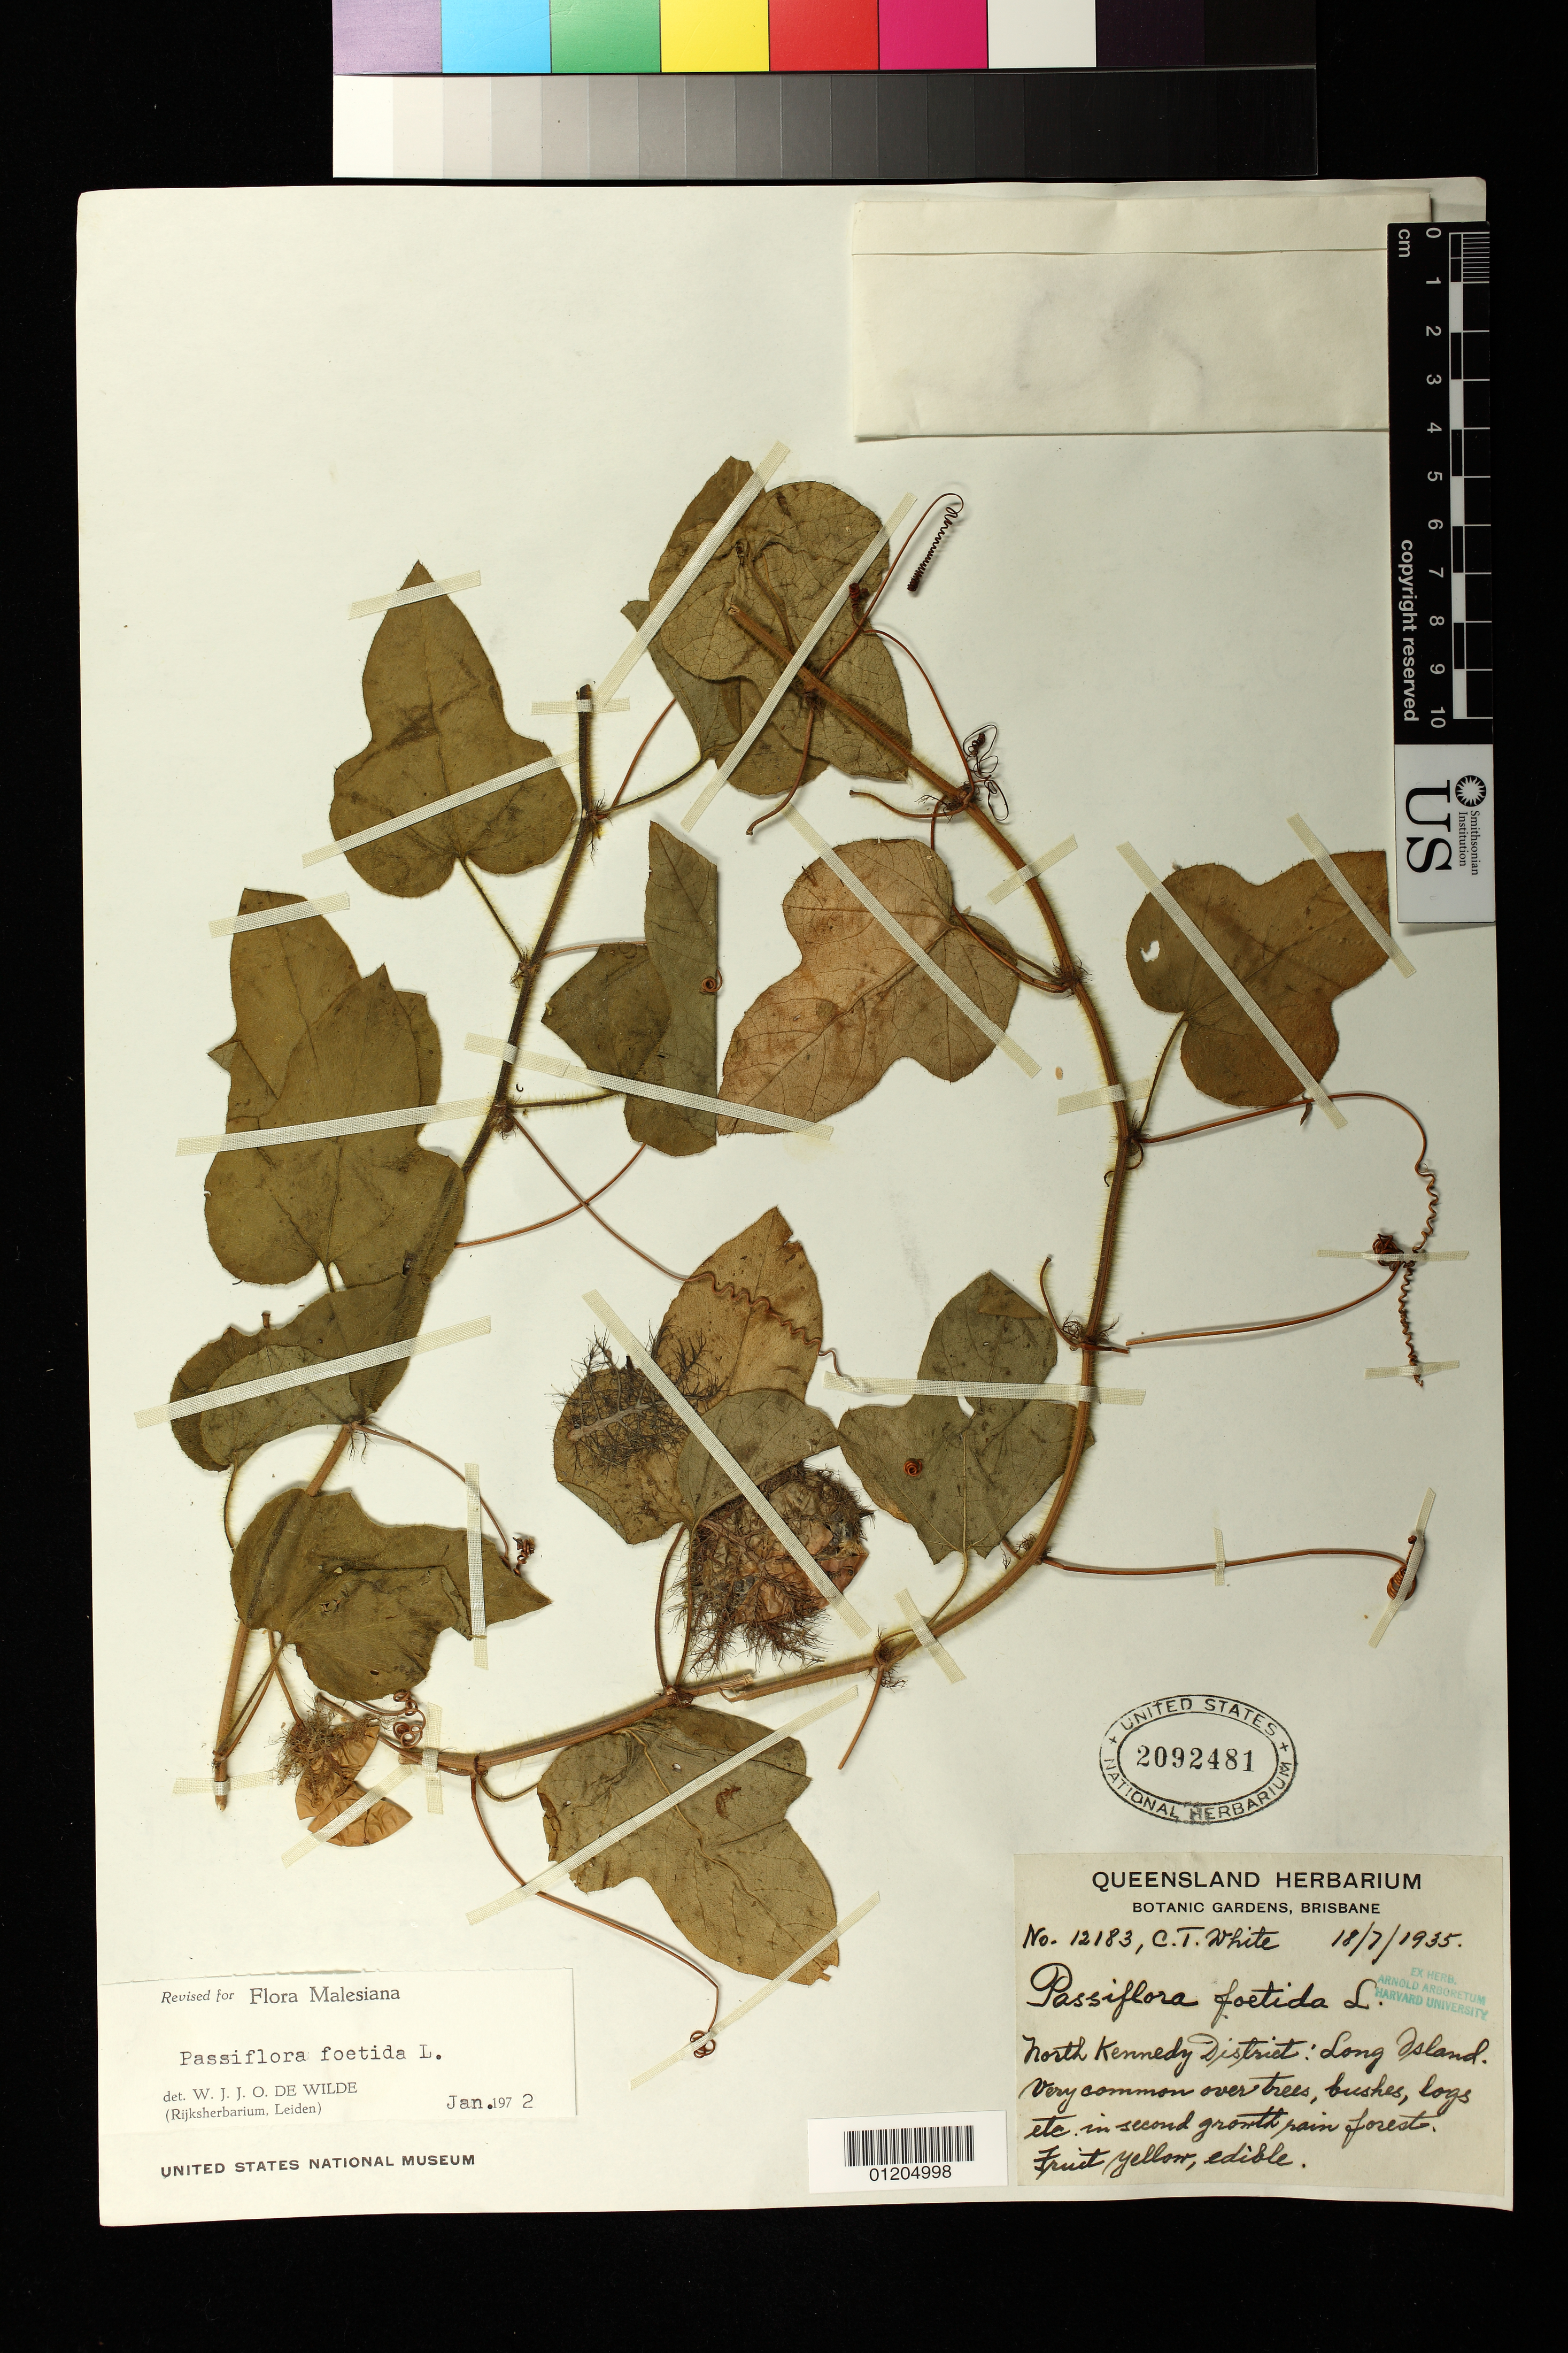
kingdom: Plantae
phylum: Tracheophyta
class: Magnoliopsida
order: Malpighiales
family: Passifloraceae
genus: Passiflora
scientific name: Passiflora foetida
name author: L.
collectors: C. T. White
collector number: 12183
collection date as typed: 7/18/1935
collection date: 1935-07-18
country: Australia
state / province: Queensland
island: Long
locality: North Kennedy District: Long Island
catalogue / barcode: US 2092481